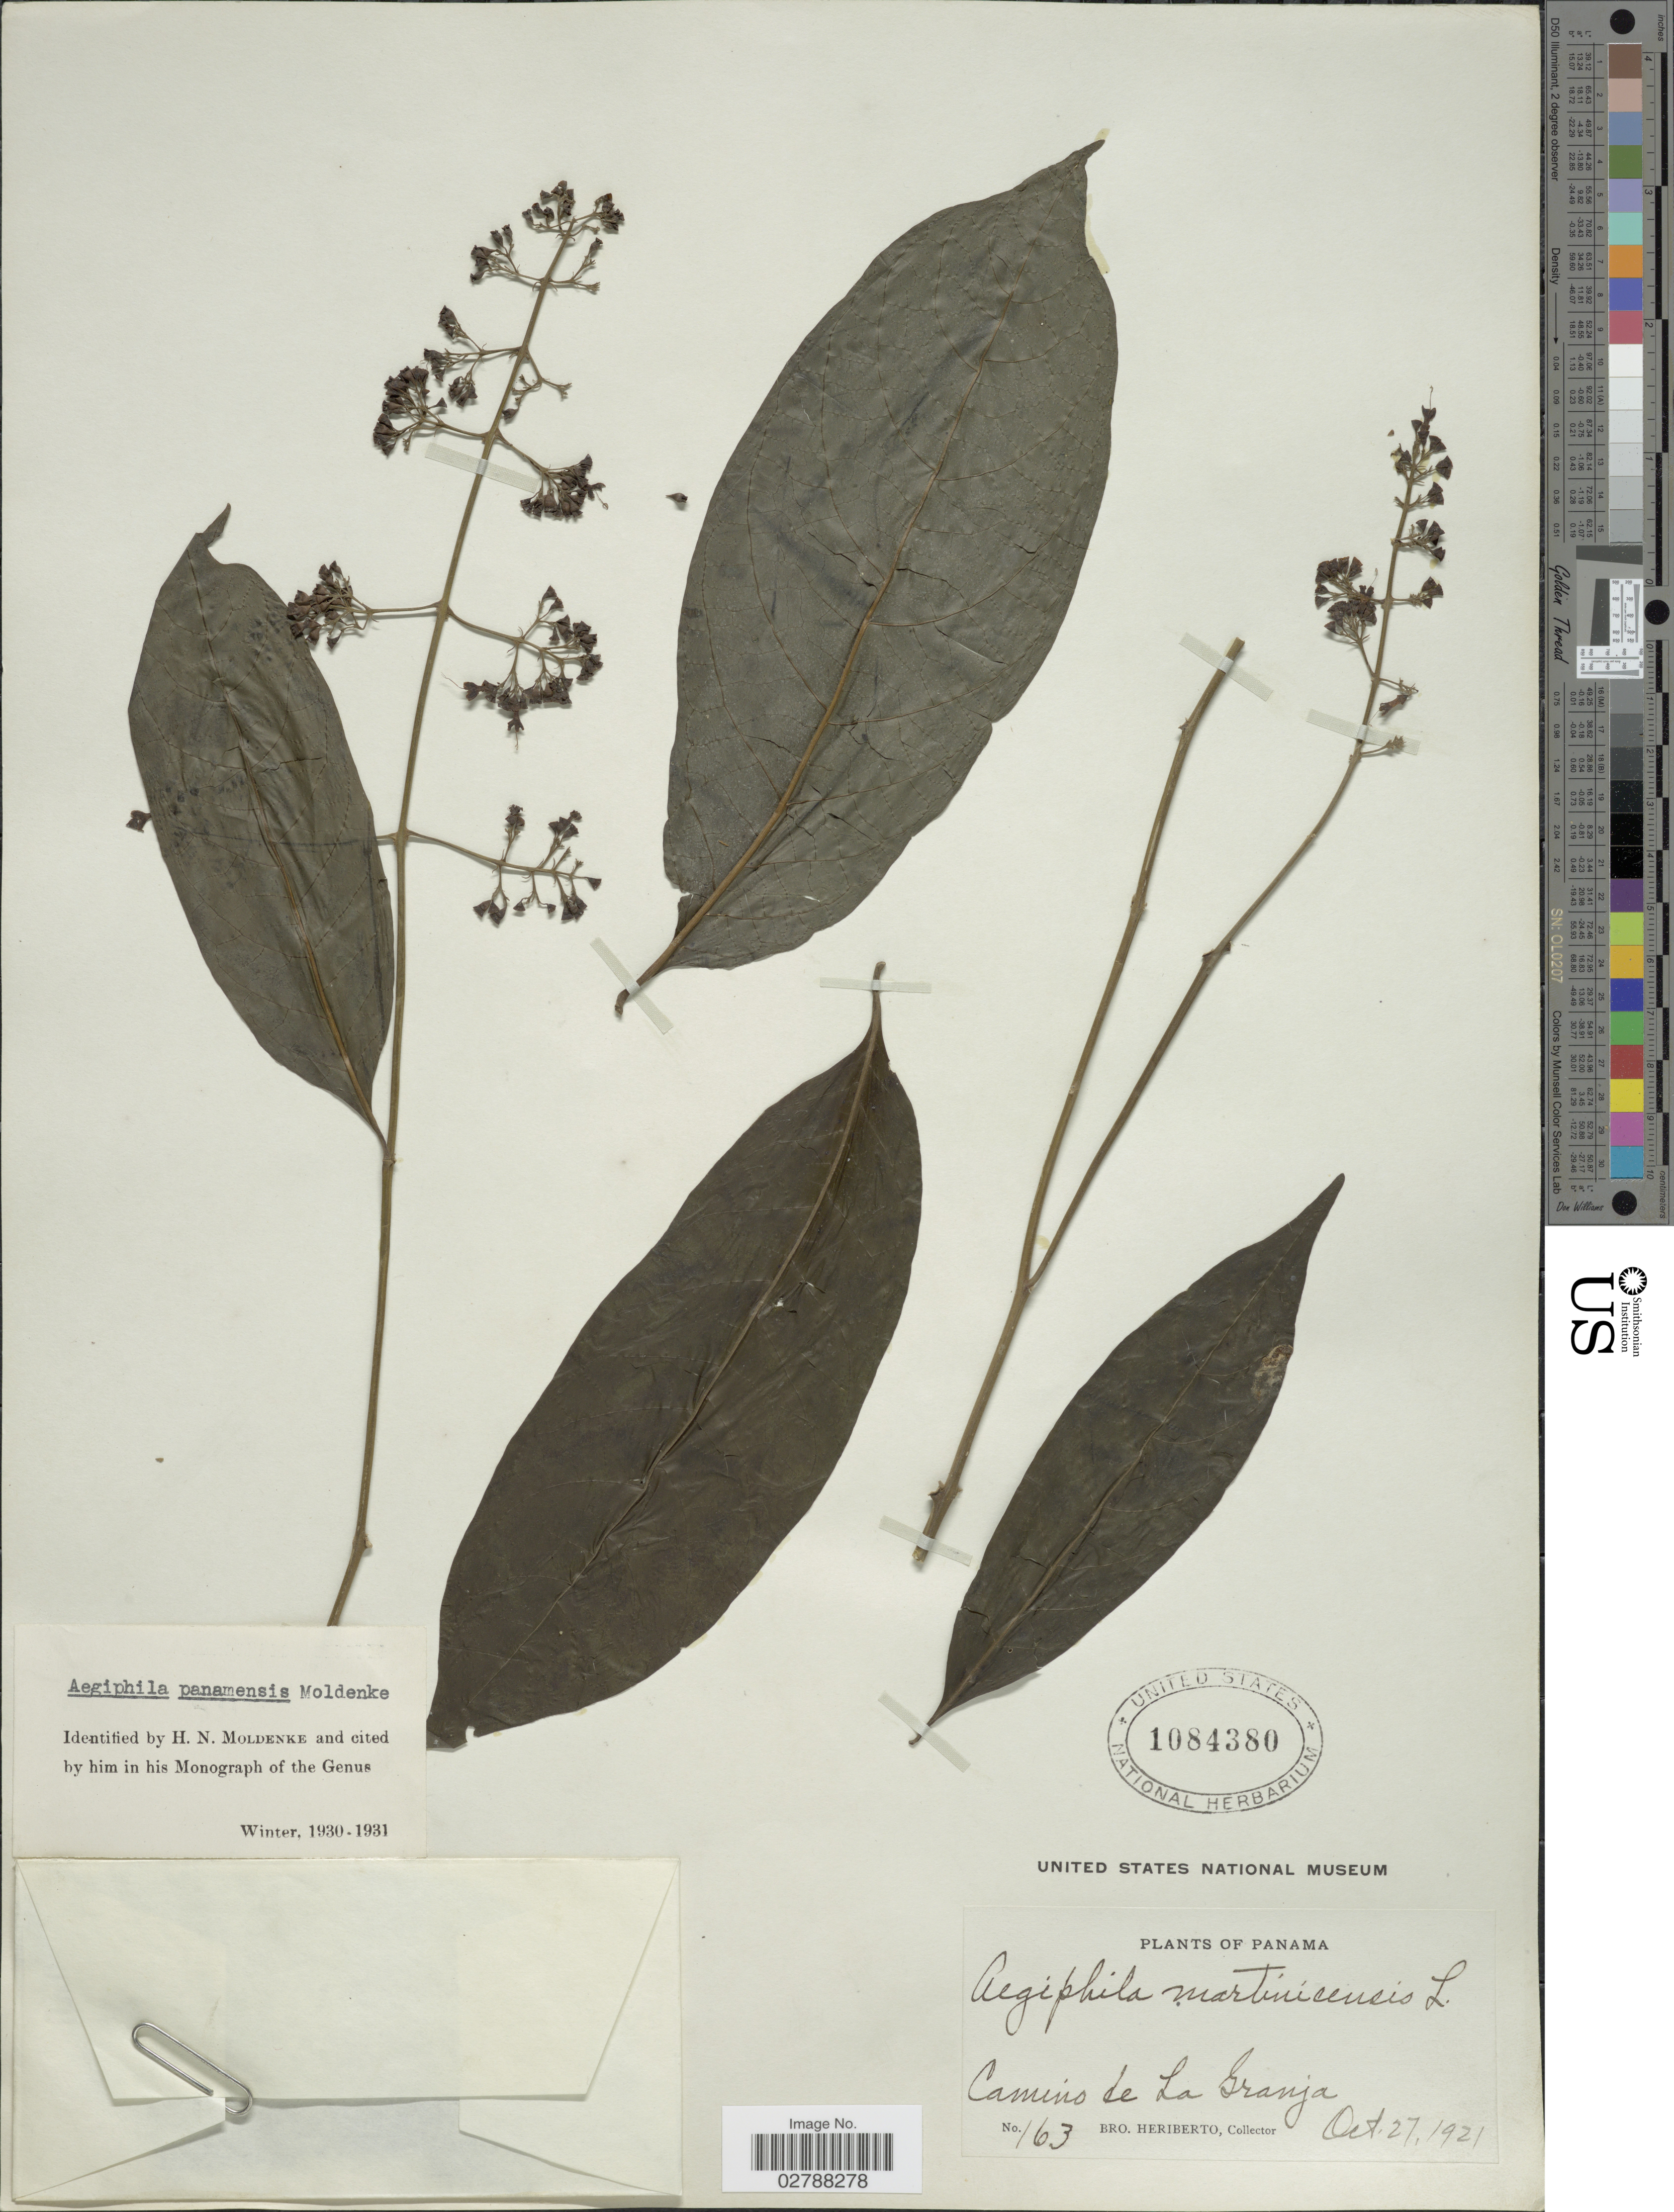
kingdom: Plantae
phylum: Tracheophyta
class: Magnoliopsida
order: Lamiales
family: Lamiaceae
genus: Aegiphila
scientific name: Aegiphila panamensis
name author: Moldenke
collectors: B. Heriberto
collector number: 163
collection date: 1921-10-27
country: Panama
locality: Camino de La Granja.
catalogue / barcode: US 1084380